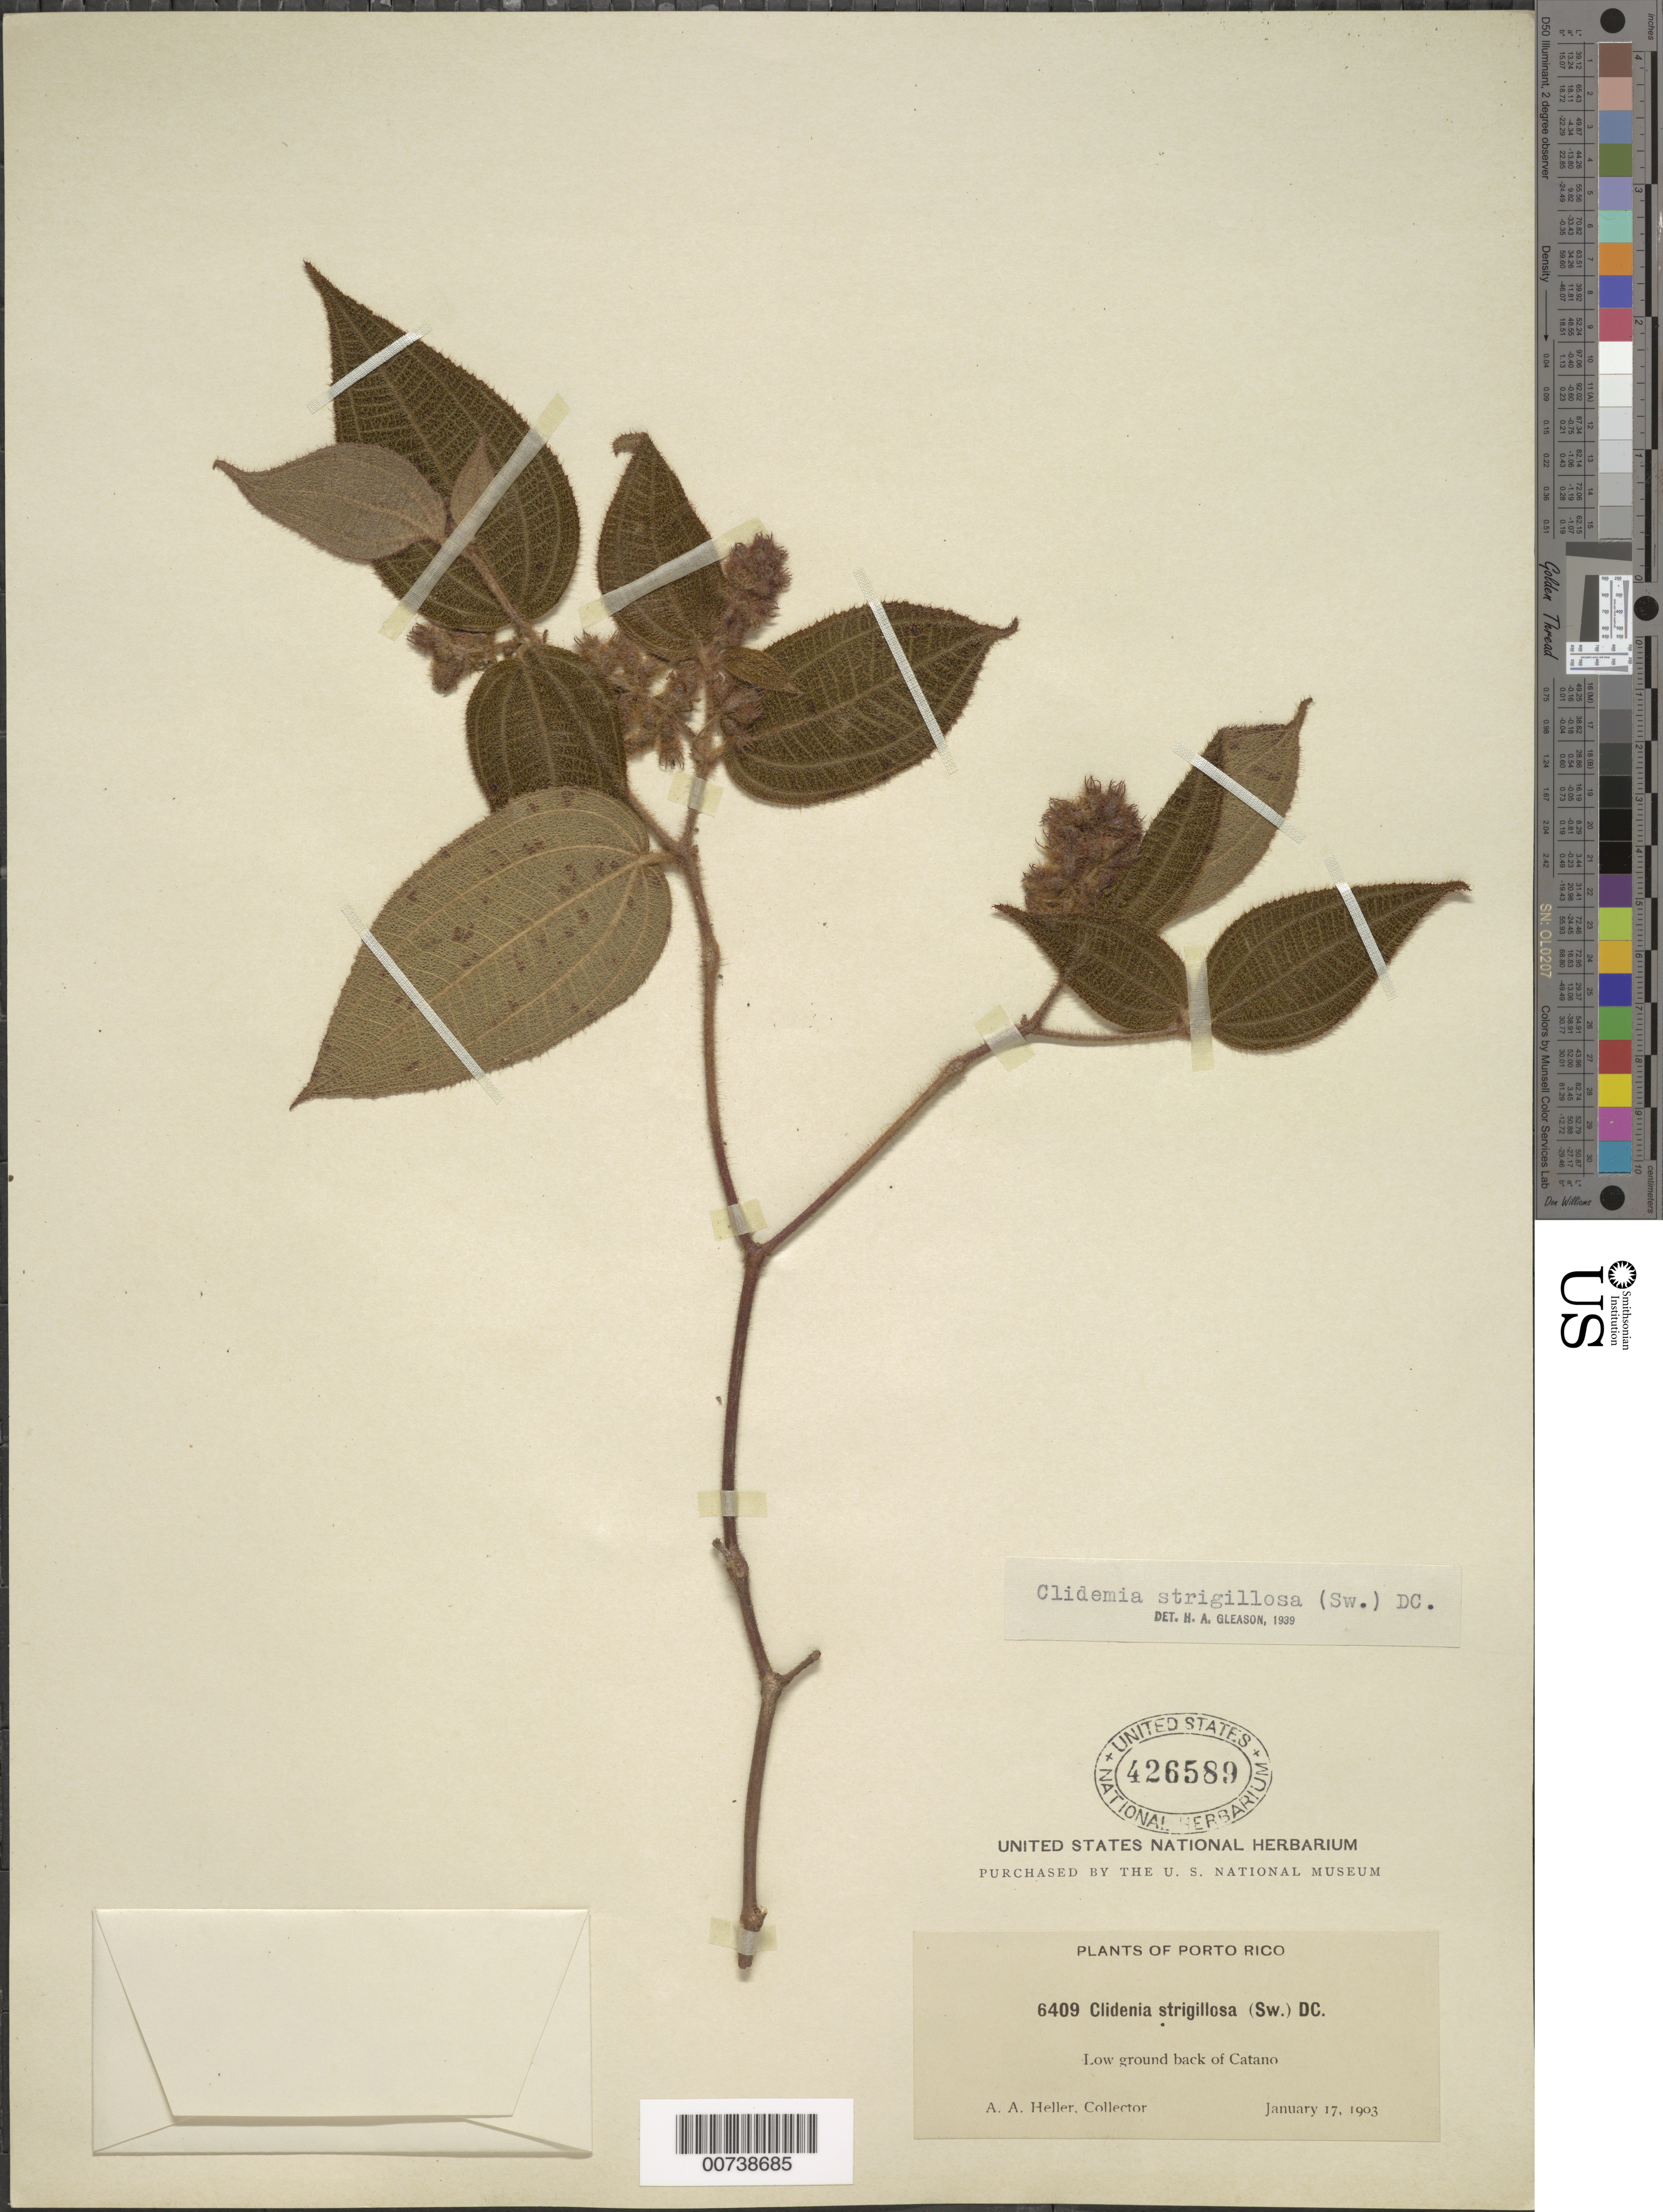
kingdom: Plantae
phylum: Tracheophyta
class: Magnoliopsida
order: Myrtales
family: Melastomataceae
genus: Clidemia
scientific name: Clidemia strigillosa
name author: (Sw.) DC.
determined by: Gleason, H. A.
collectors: A. A. Heller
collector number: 6409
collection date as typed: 17 Jan 1903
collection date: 1903-01-17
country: Puerto Rico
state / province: Cataño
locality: Low ground back of Castaño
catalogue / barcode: US 426589